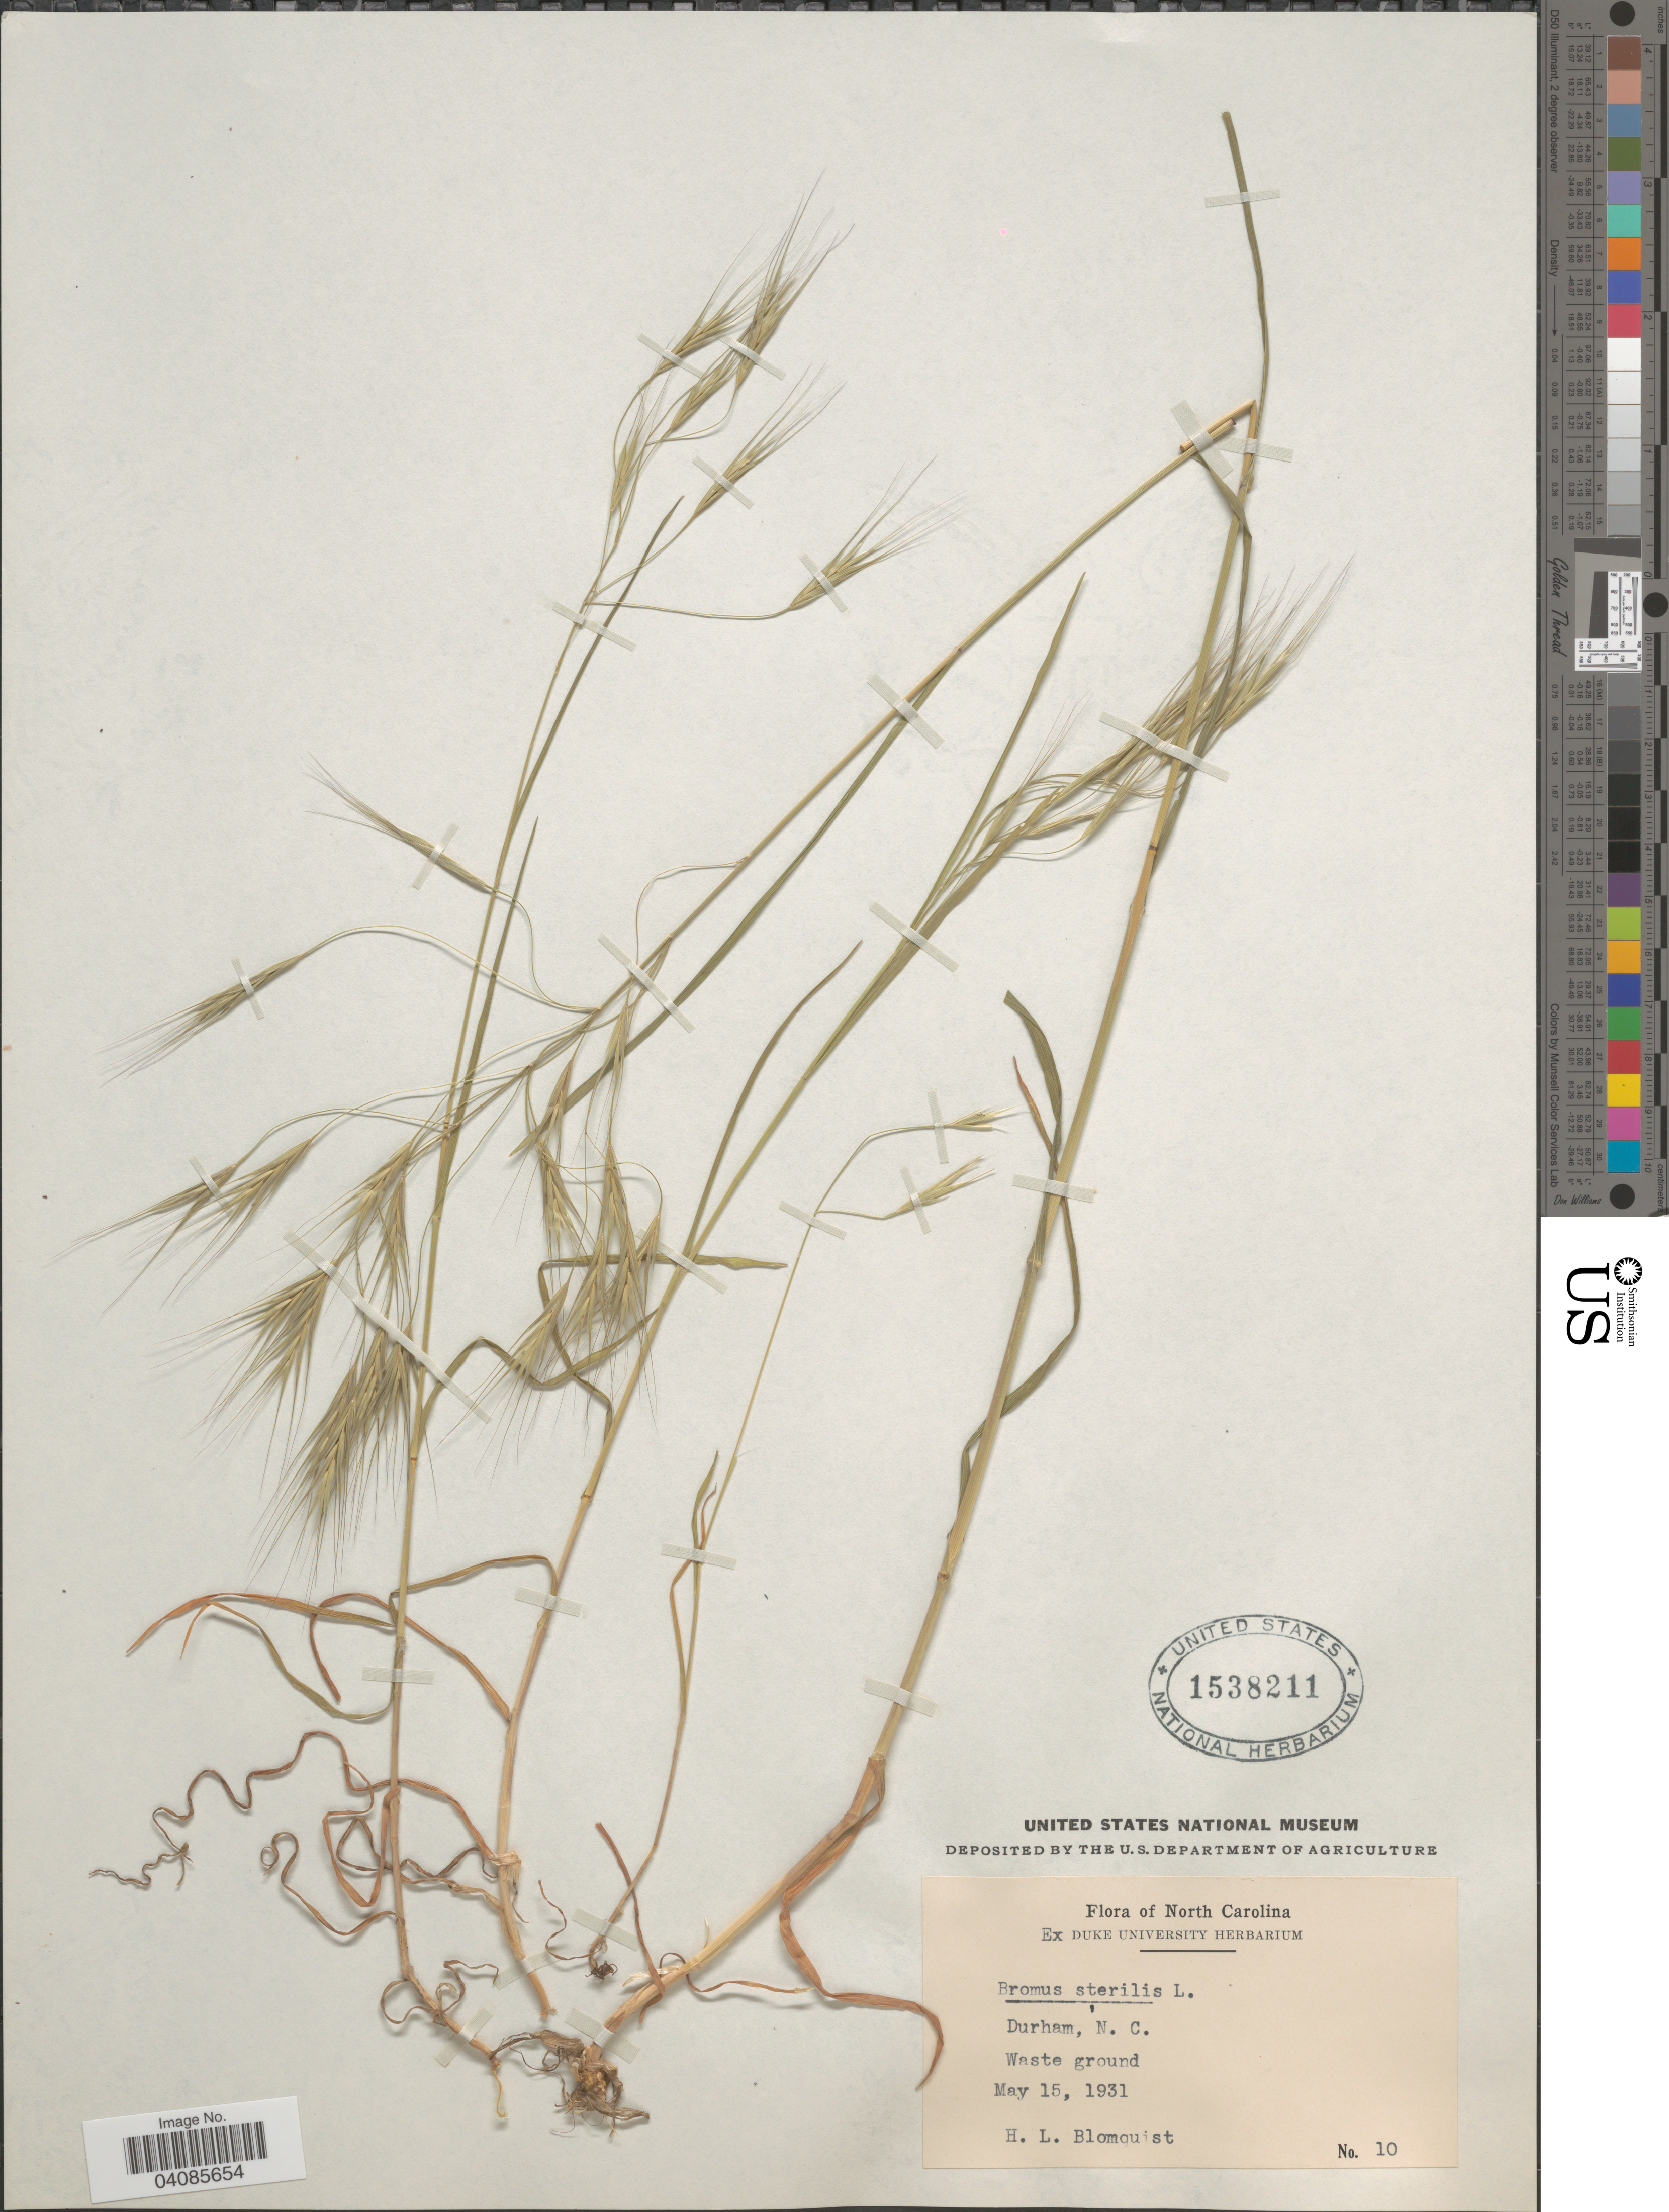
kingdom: Plantae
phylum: Tracheophyta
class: Liliopsida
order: Poales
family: Poaceae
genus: Bromus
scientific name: Bromus sterilis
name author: L.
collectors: H. Blomquist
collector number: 10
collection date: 1931-05-15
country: United States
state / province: North Carolina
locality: Durham.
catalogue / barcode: US 1538211